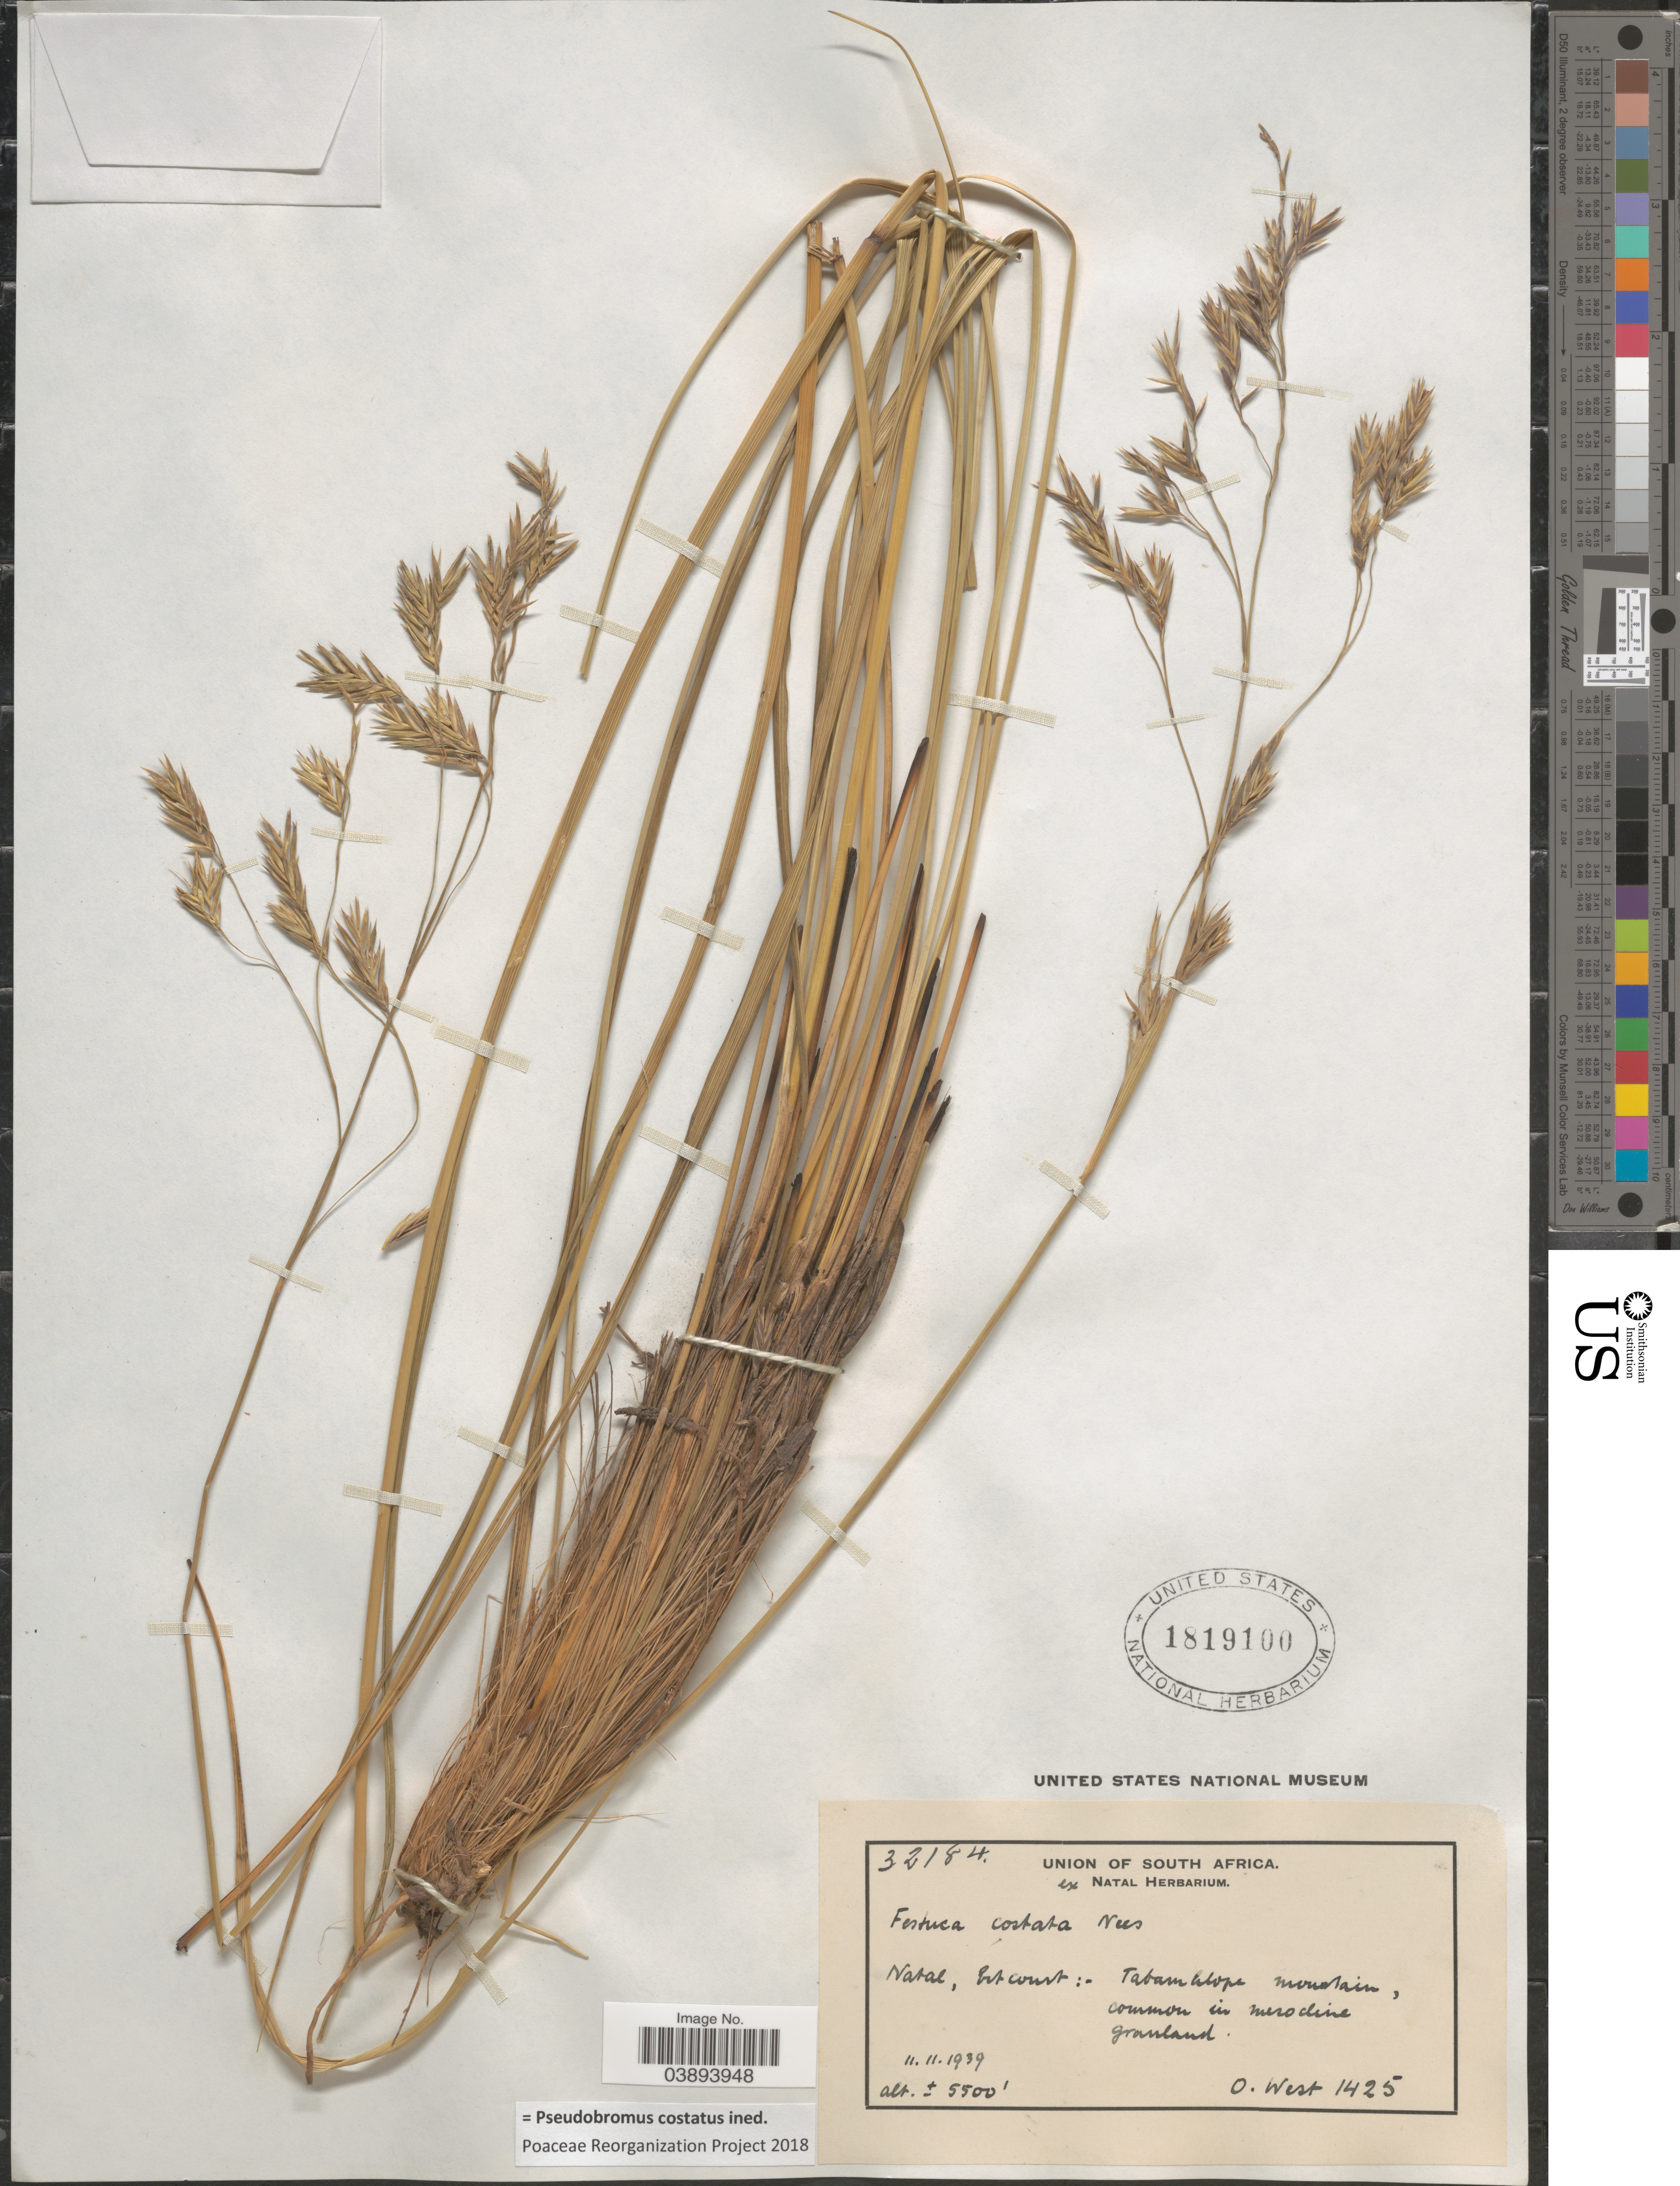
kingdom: Plantae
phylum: Tracheophyta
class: Liliopsida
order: Poales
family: Poaceae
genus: Pseudobromus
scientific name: Pseudobromus costatus ined.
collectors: O. West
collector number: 32184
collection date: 1939-11-11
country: South Africa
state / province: KwaZulu-Natal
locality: Union of South Africa. Natal, Estcourt: Tabamhlope mountain.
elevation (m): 1676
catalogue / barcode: US 1819100